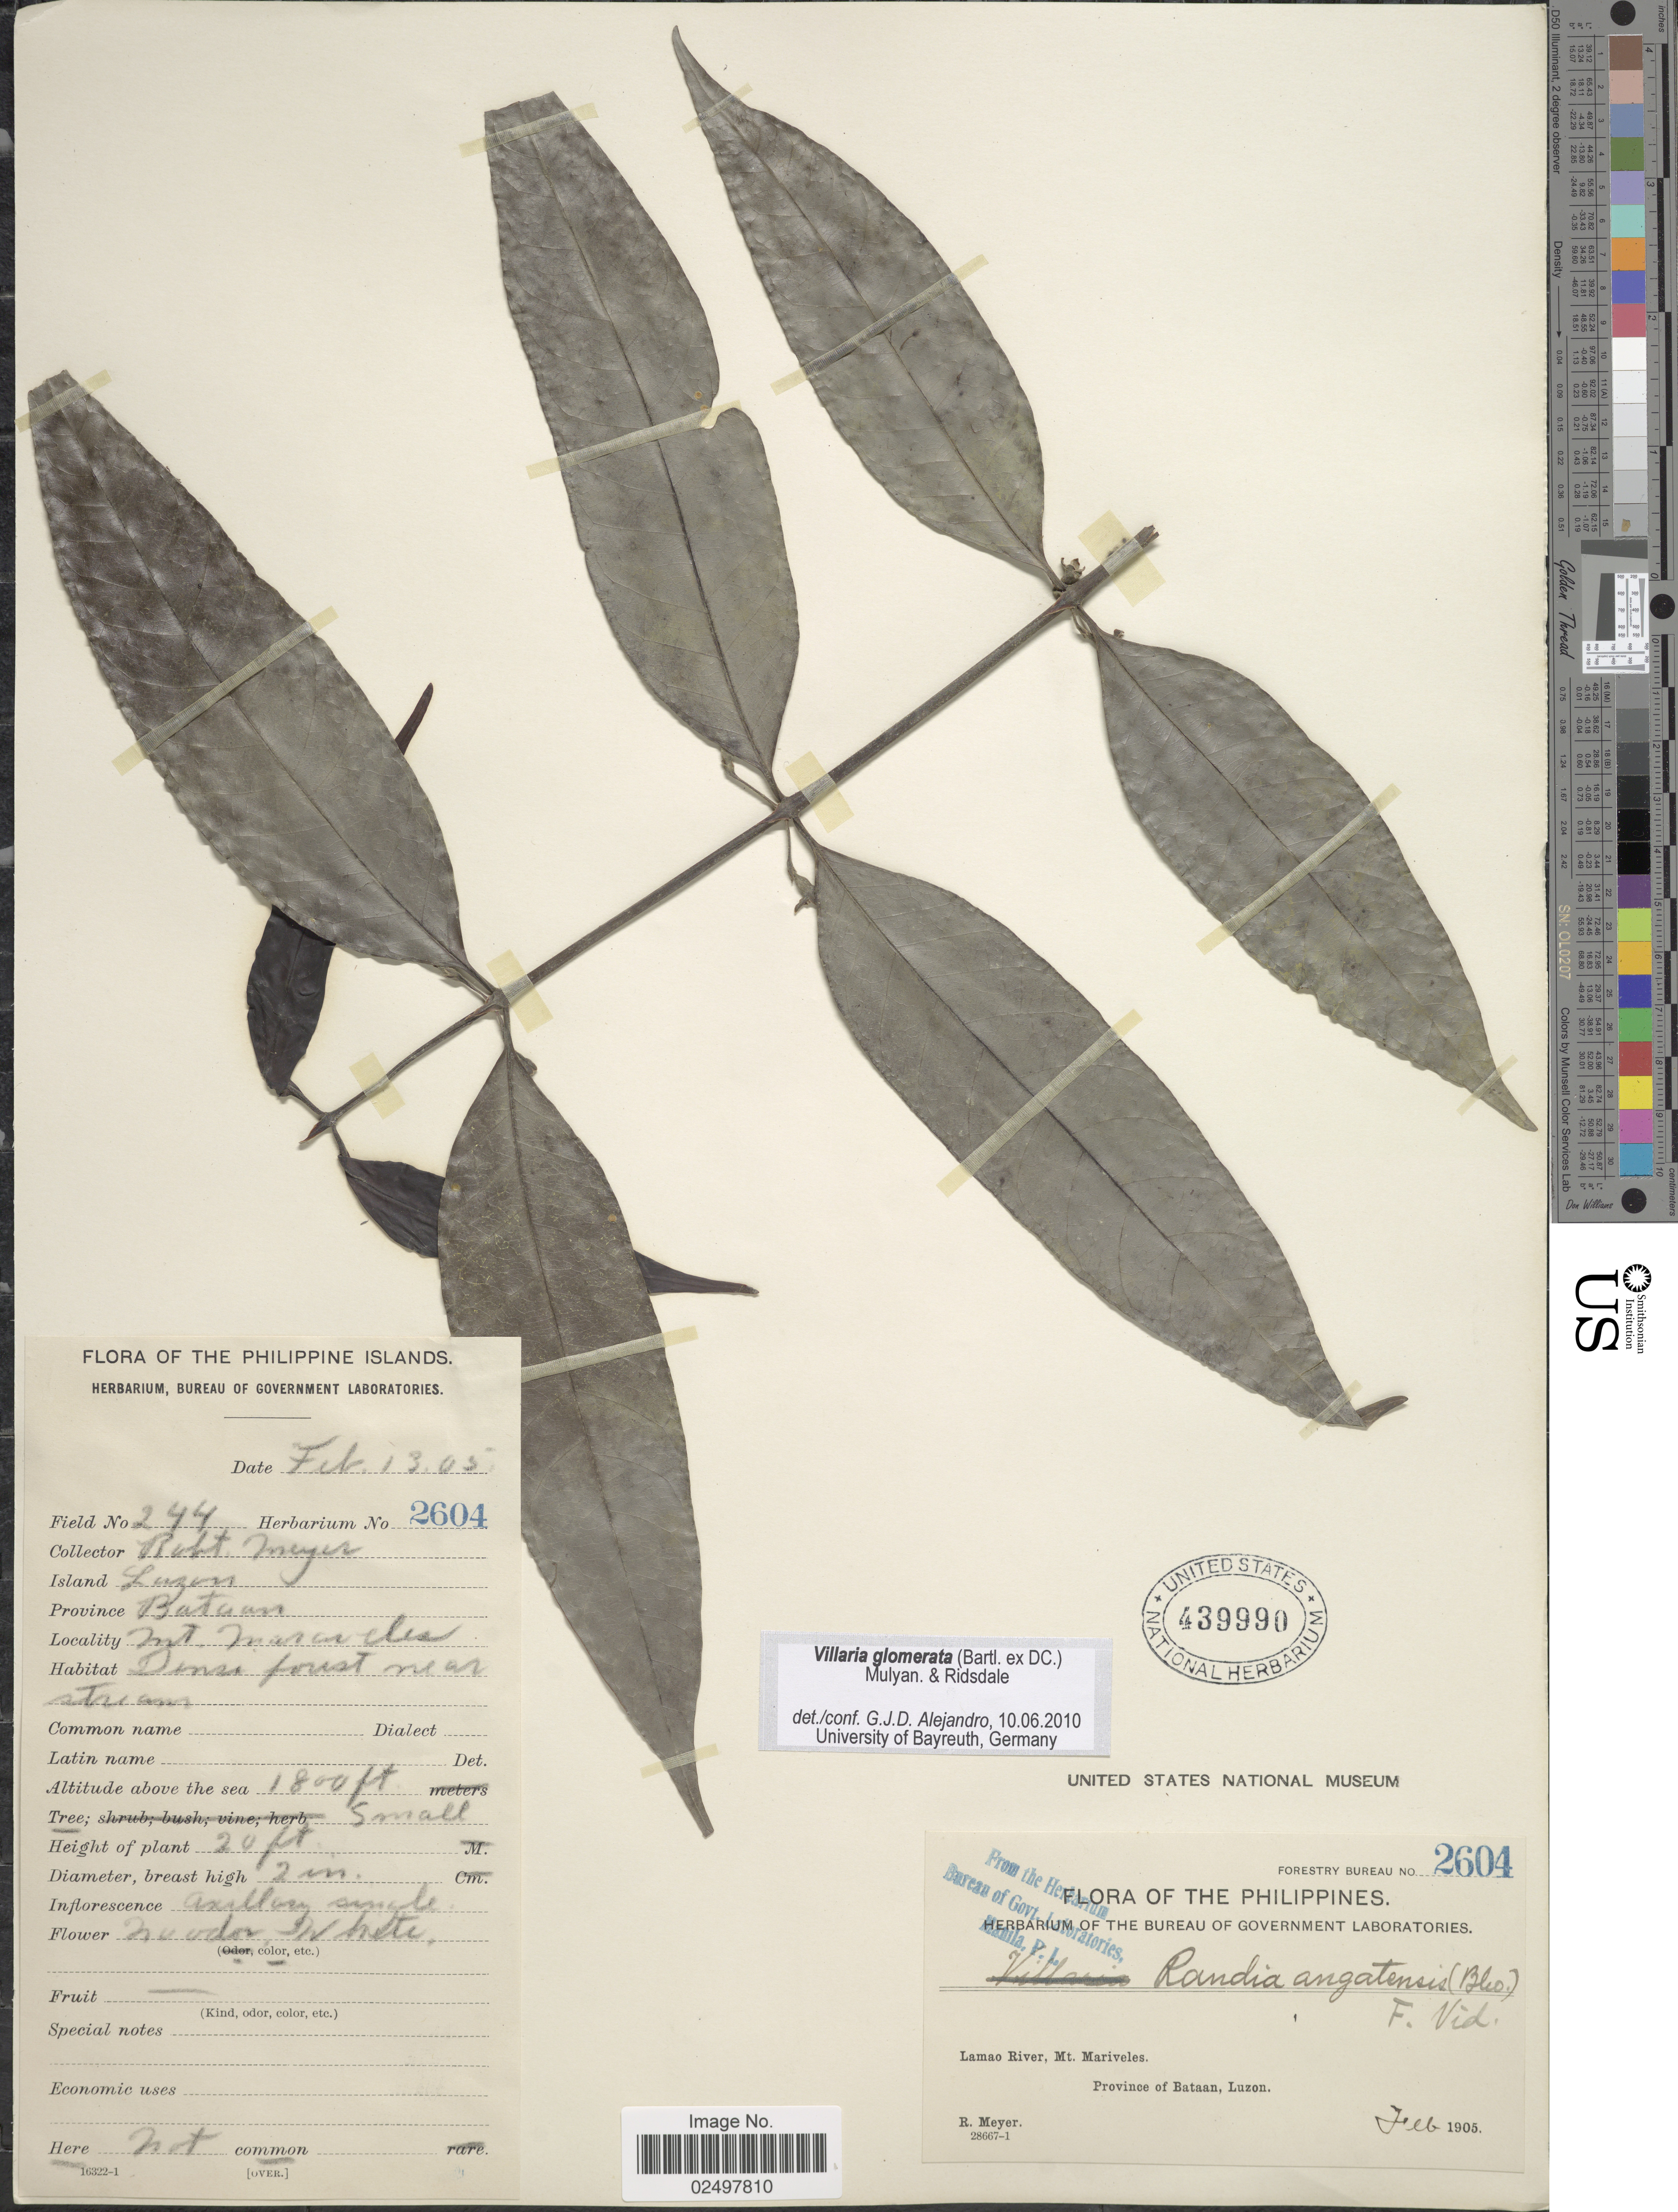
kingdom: Plantae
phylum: Tracheophyta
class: Magnoliopsida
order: Gentianales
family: Rubiaceae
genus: Villaria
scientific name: Villaria glomerata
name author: (Bartl. ex DC.) Mulyan. & Ridsdale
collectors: R. Meyer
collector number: Forestry Bureau 2604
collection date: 1905-02-13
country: Philippines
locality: Lamao River, Mt. Mariveles, Province of Bataan, Island Luzon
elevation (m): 549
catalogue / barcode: US 439990